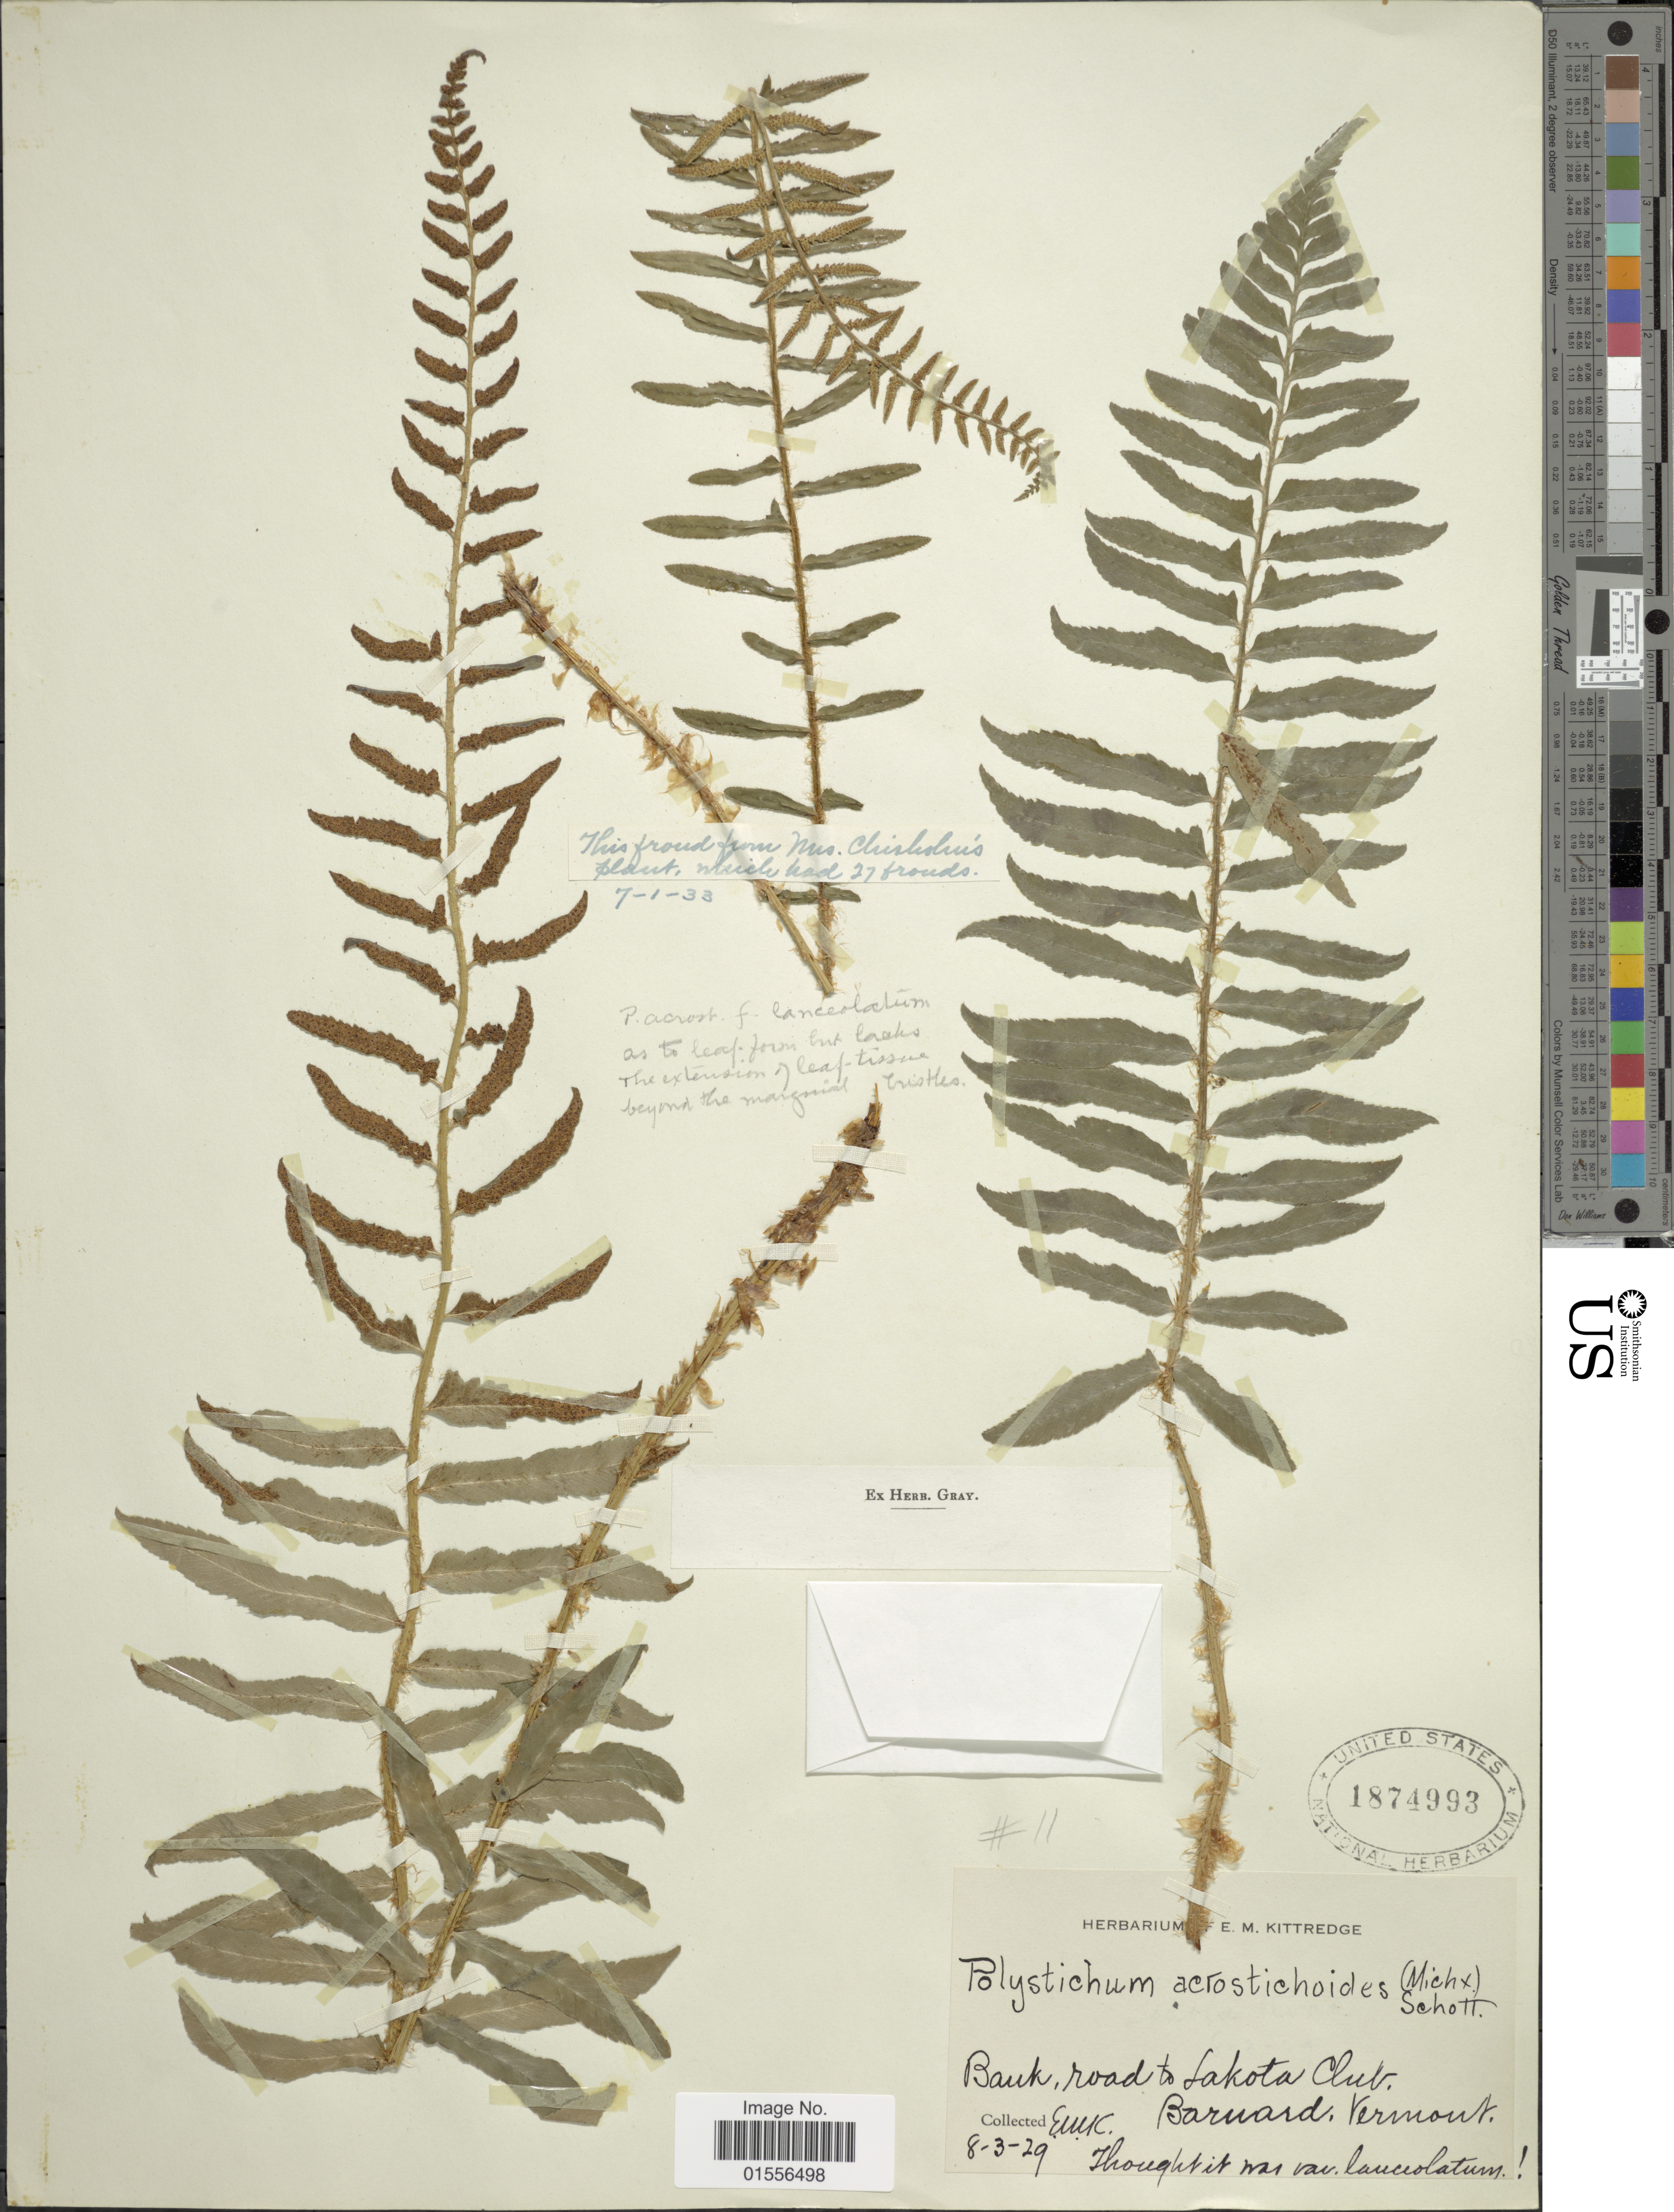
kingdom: Plantae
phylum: Tracheophyta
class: Polypodiopsida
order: Polypodiales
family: Dryopteridaceae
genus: Polystichum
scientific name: Polystichum acrostichoides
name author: (Michx.) Schott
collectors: E. Kittredge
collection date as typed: Transcribed d/m/y: 8/3/29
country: United States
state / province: Vermont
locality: Road to Lakota Club, Barnard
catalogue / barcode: US 1874993